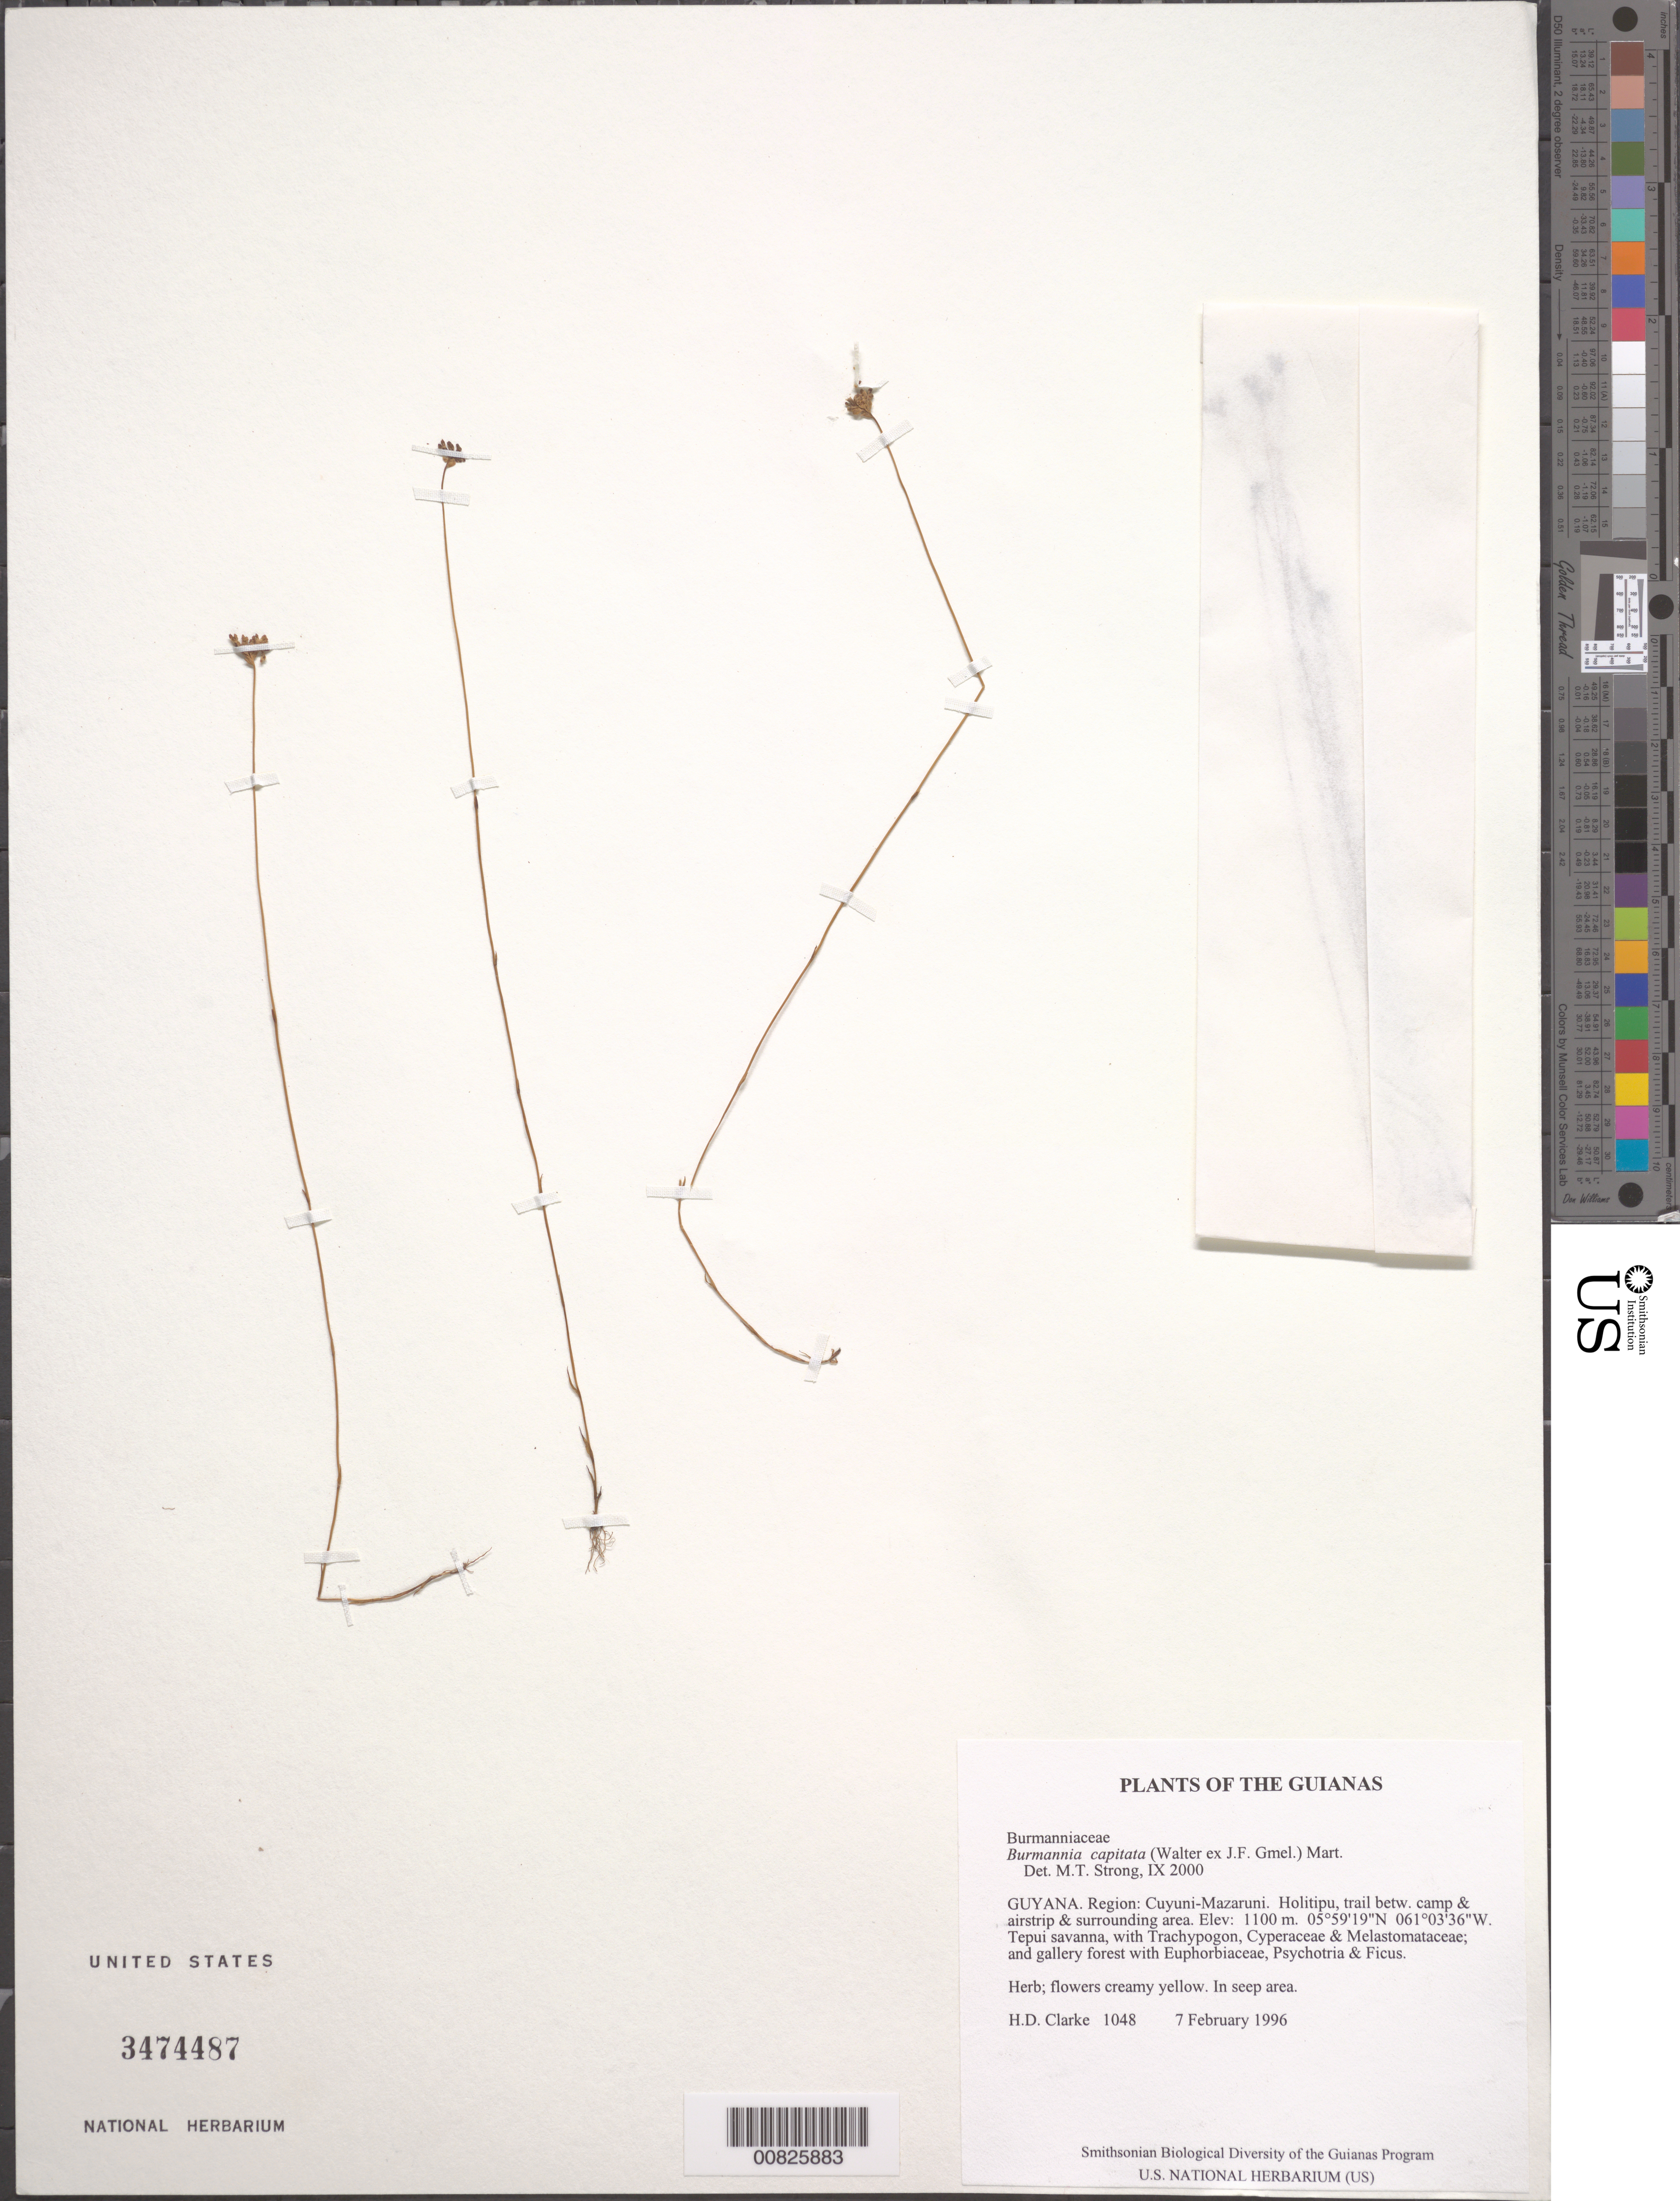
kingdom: Plantae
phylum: Tracheophyta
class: Liliopsida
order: Dioscoreales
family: Burmanniaceae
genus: Burmannia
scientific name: Burmannia capitata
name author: (Walter ex J.F. Gmel.) Mart.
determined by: Strong, M. T., (US), Smithsonian Institution - National Museum of Natural History (UNITED STATES)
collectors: H. D. Clarke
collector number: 1048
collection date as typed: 7 February 1996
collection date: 1996-02-07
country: Guyana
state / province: Cuyuni-Mazaruni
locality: Holitipu, trail between camp & airstrip & surrounding area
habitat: Tepui savanna, with Trachypogon, Cyperaceae & Melastomataceae; and gallery forest with Euphorbiaceae, Psychotria & Ficus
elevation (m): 1100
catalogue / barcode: US 3474487